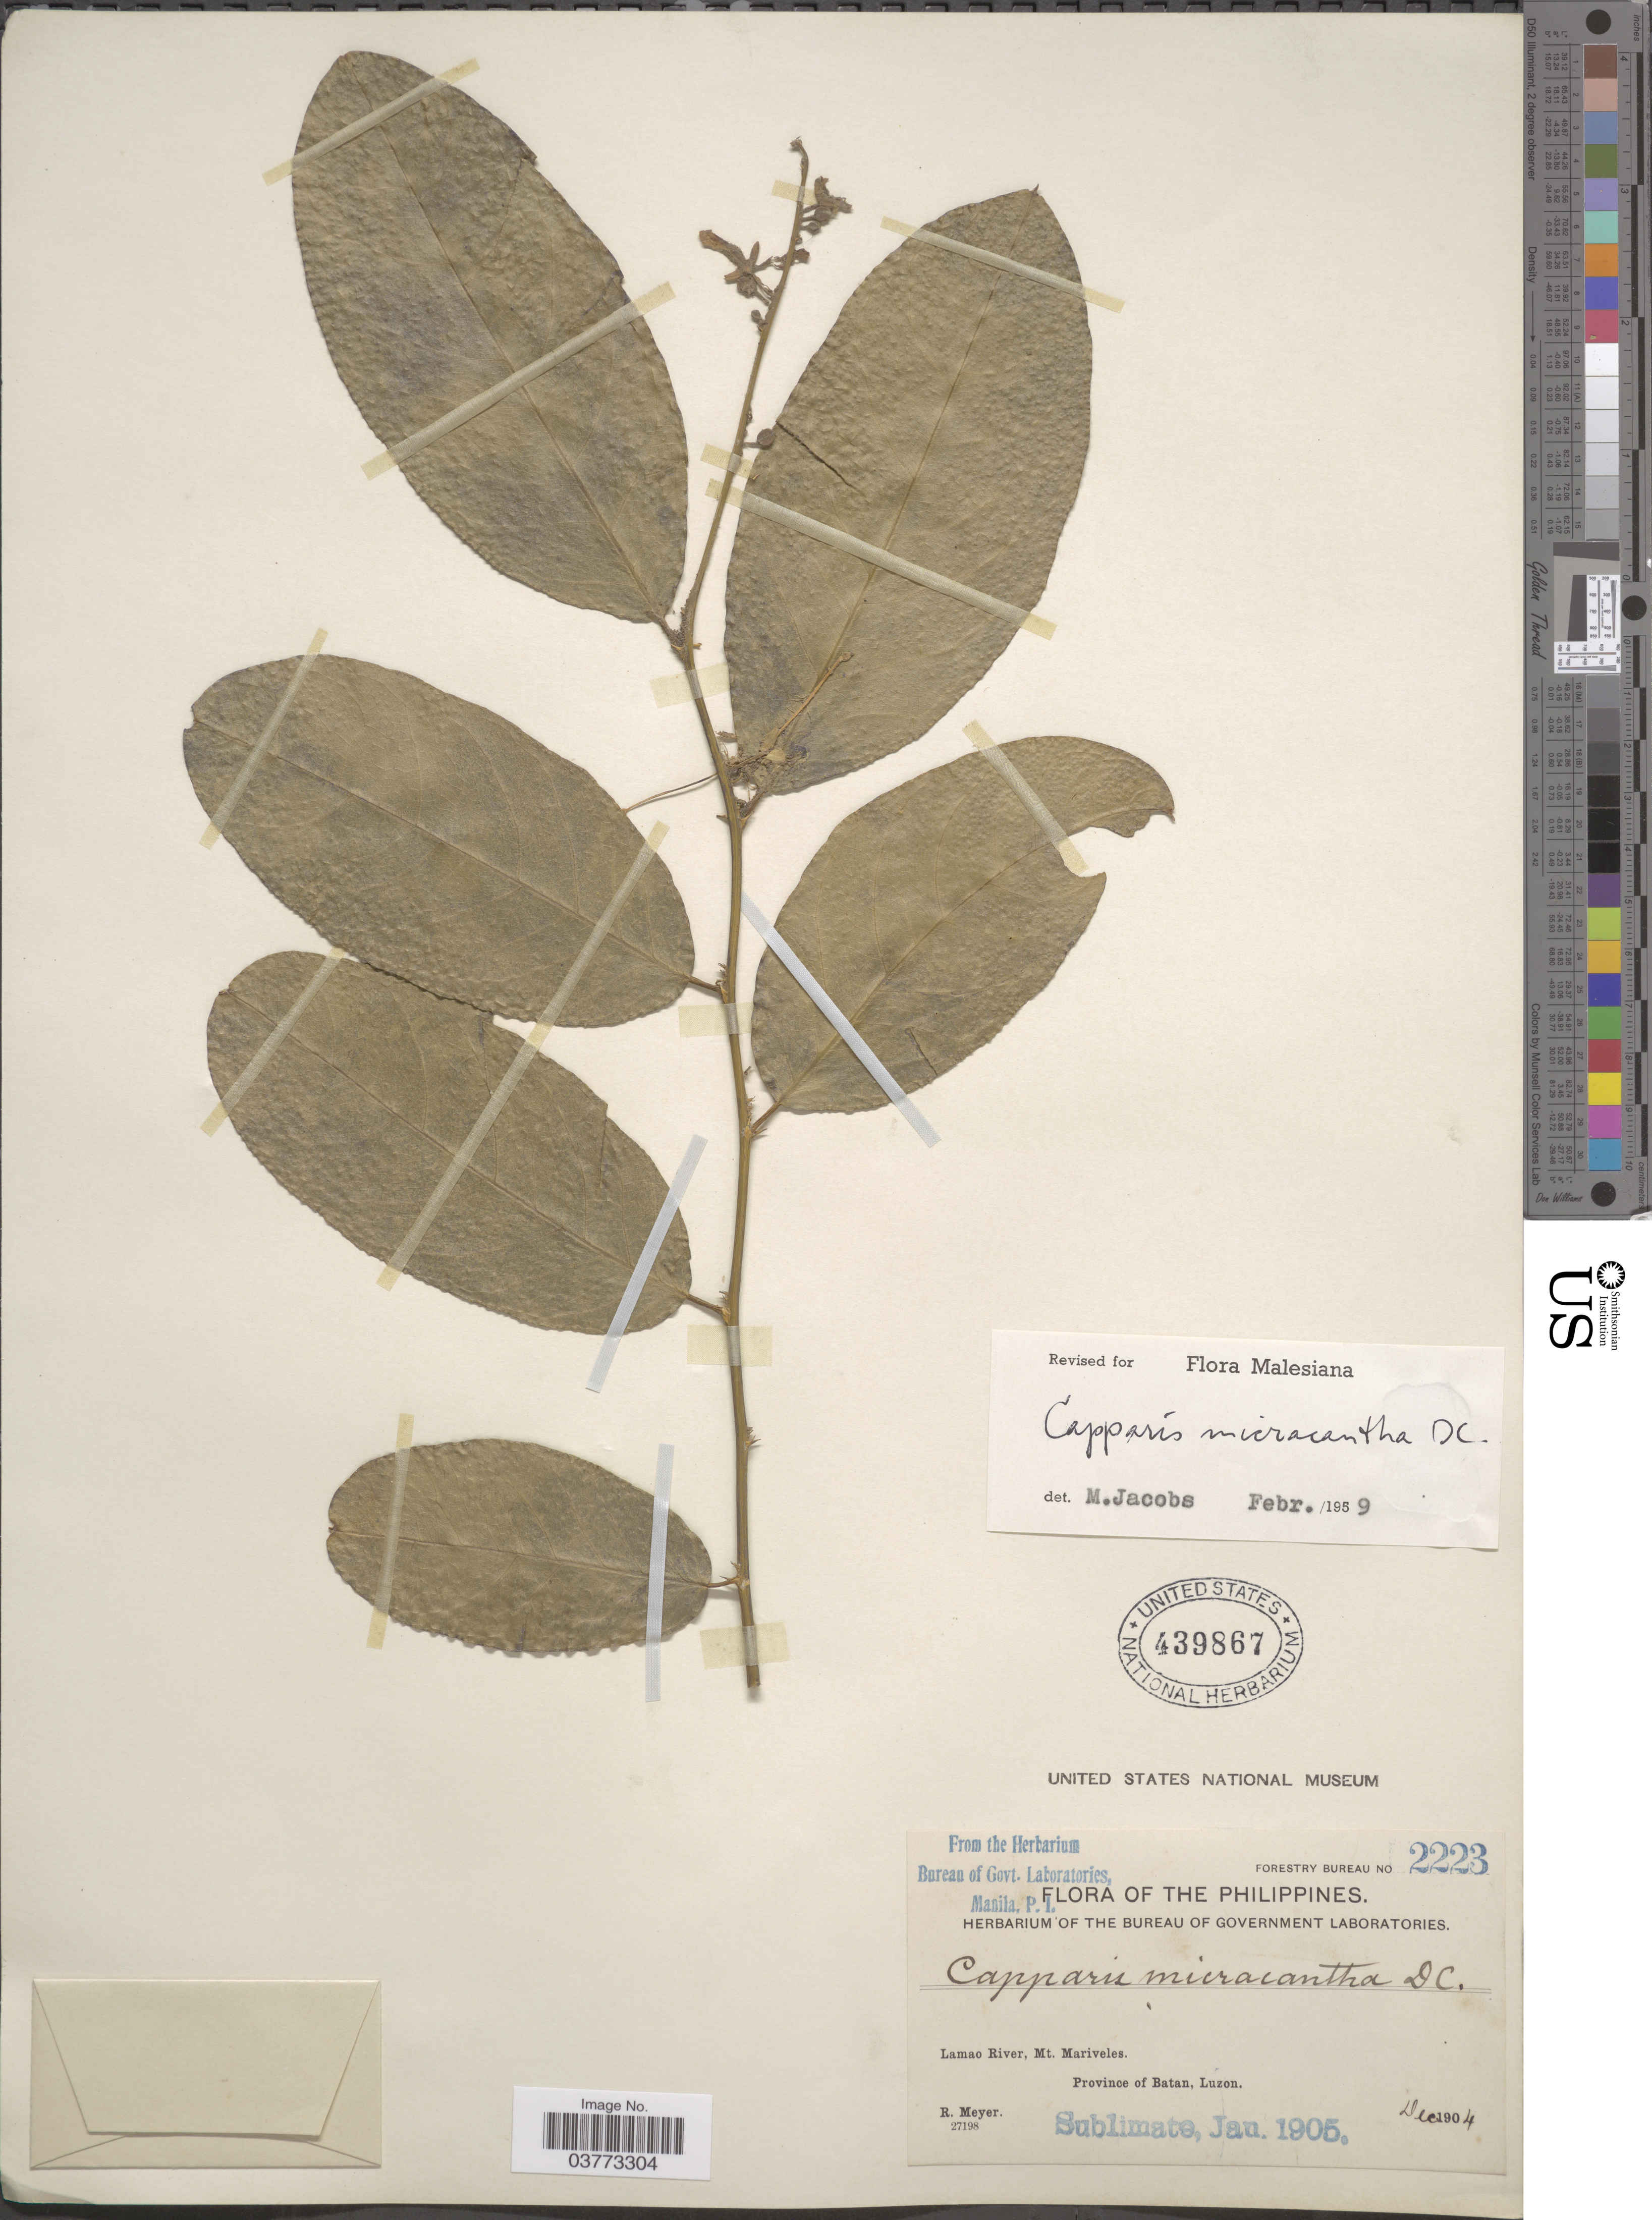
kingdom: Plantae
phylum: Tracheophyta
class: Magnoliopsida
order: Brassicales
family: Capparaceae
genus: Capparis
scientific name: Capparis micrantha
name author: A. Rich.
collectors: R. Meyer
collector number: Forestry Bureau 2223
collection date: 1904-12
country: Philippines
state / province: Cagayan Valley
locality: The Philippines. Lamao River, Mt. Mariveles. Province of Batan, Luzon.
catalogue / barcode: US 439867